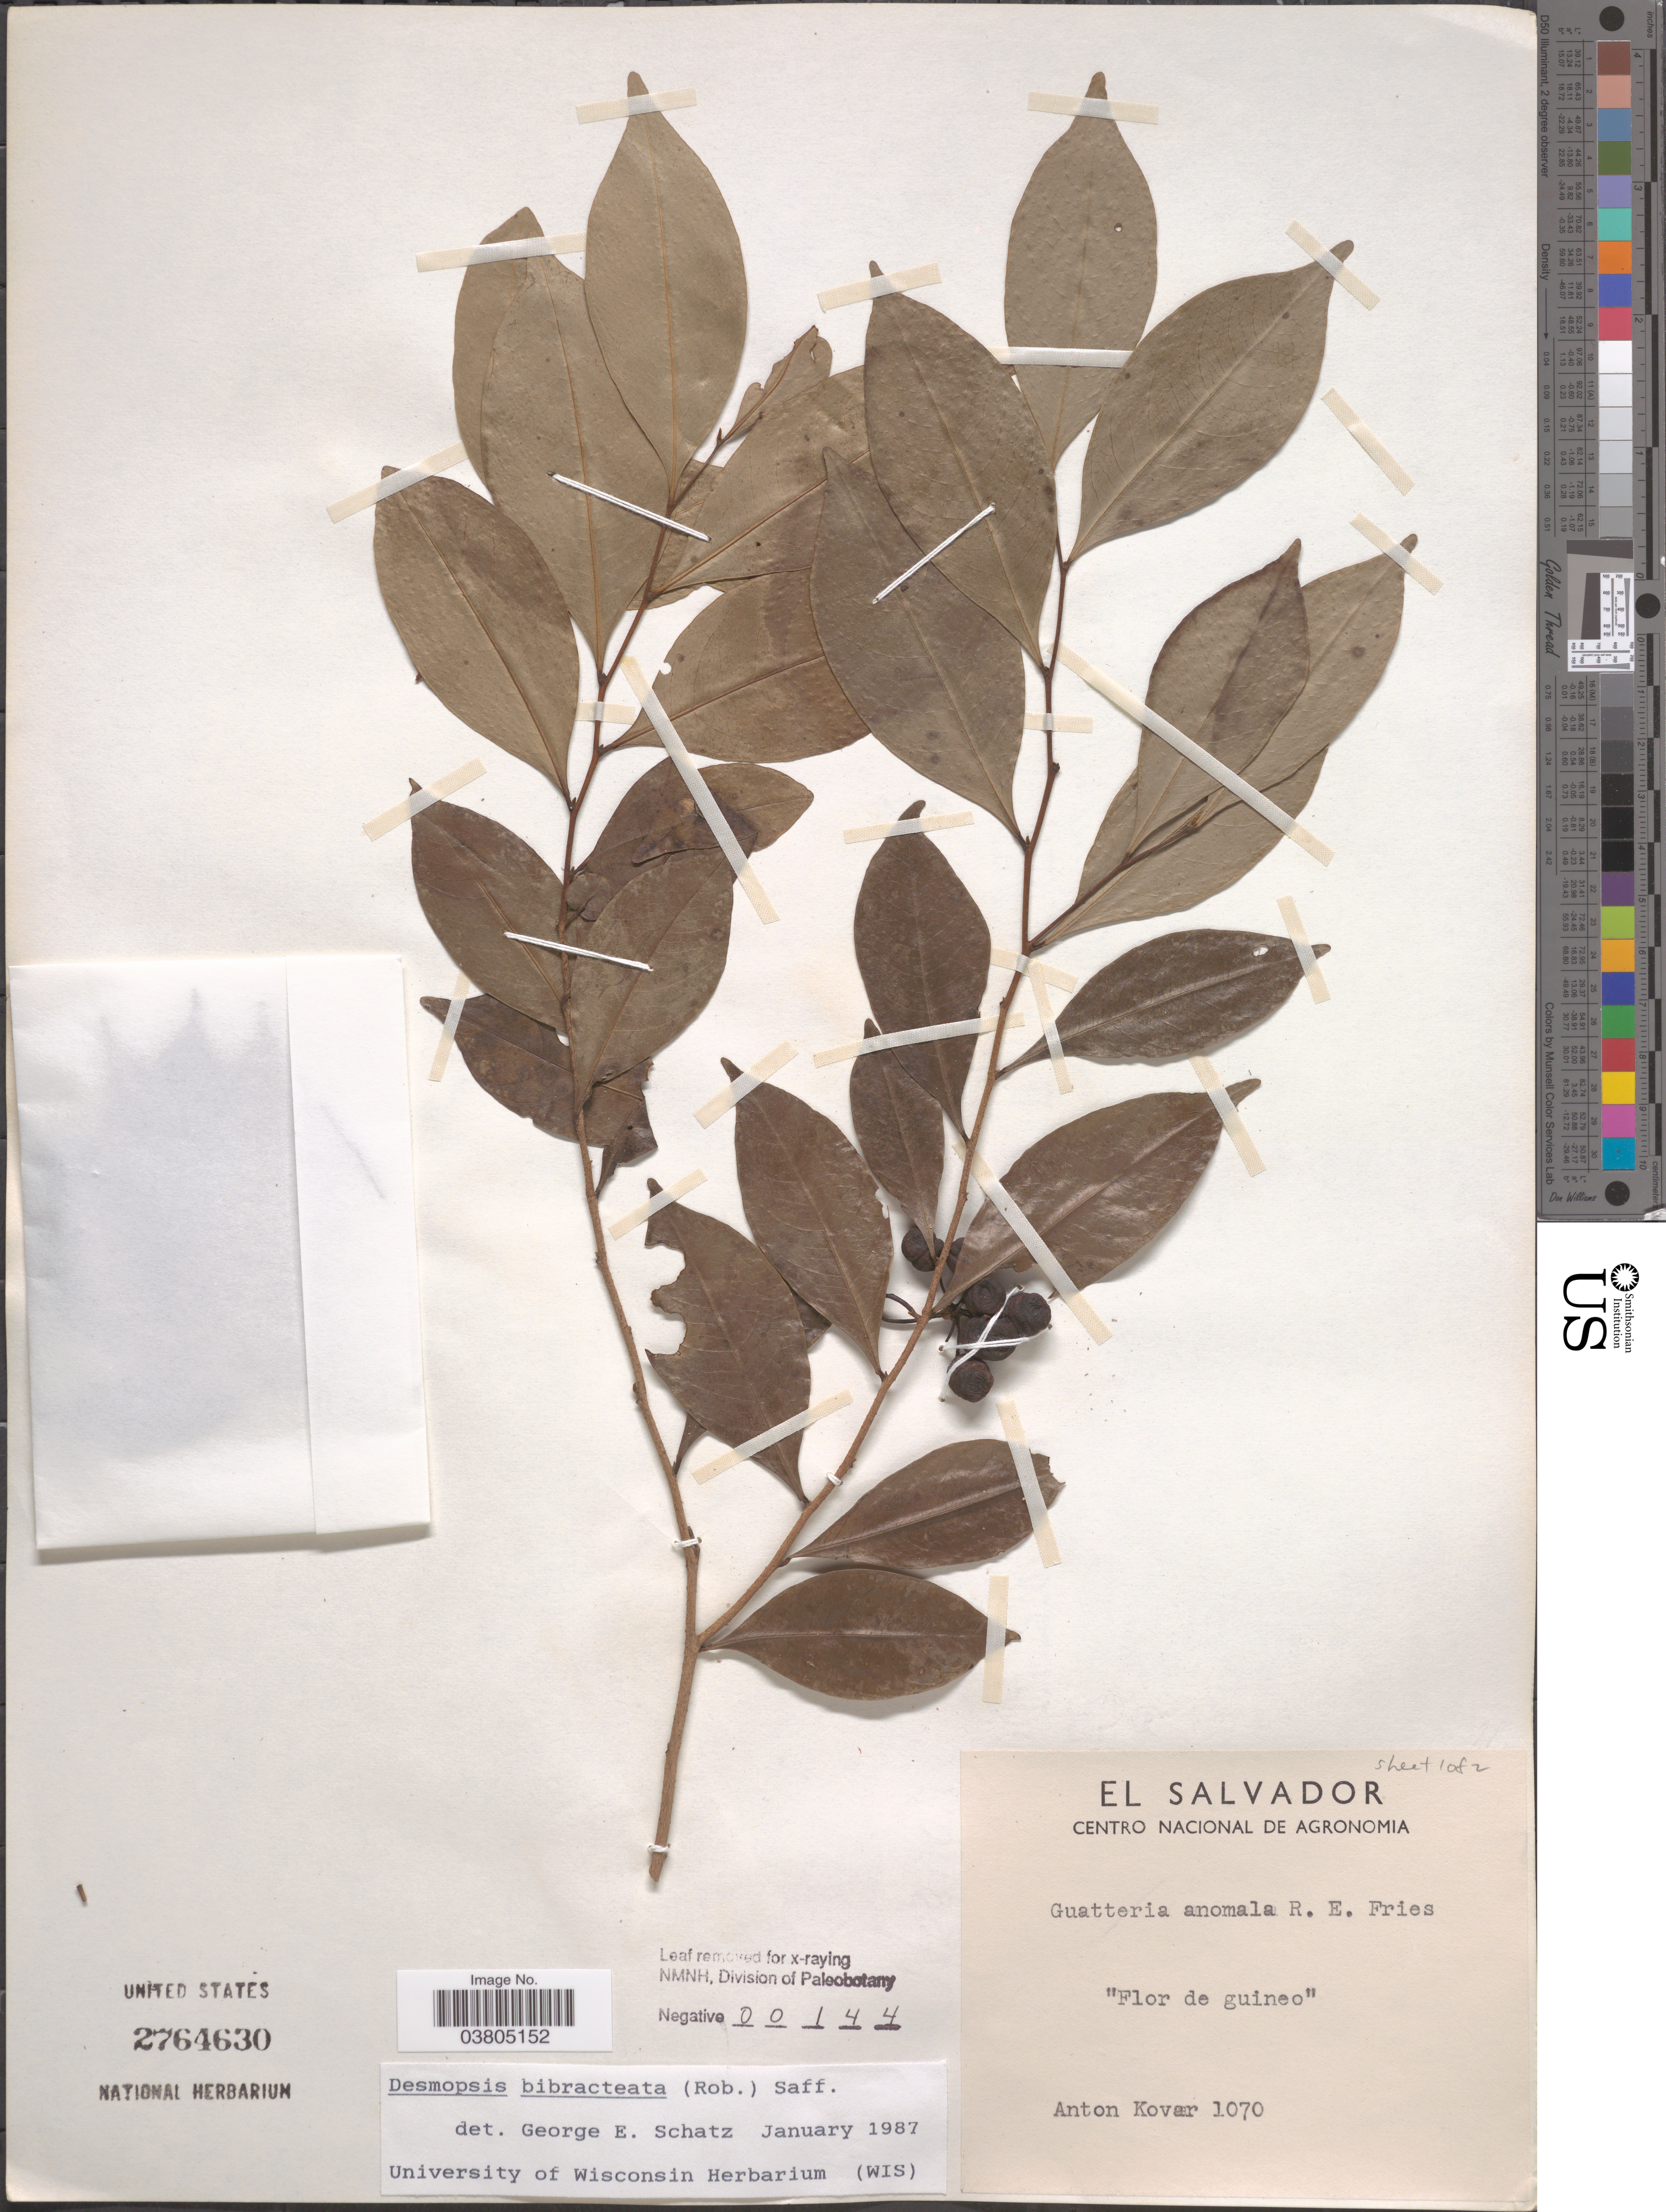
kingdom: Plantae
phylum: Tracheophyta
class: Magnoliopsida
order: Magnoliales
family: Annonaceae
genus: Desmopsis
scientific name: Desmopsis bibracteata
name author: (B.L. Rob.) Saff.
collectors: A. Kovar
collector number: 1070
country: El Salvador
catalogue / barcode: US 2764630